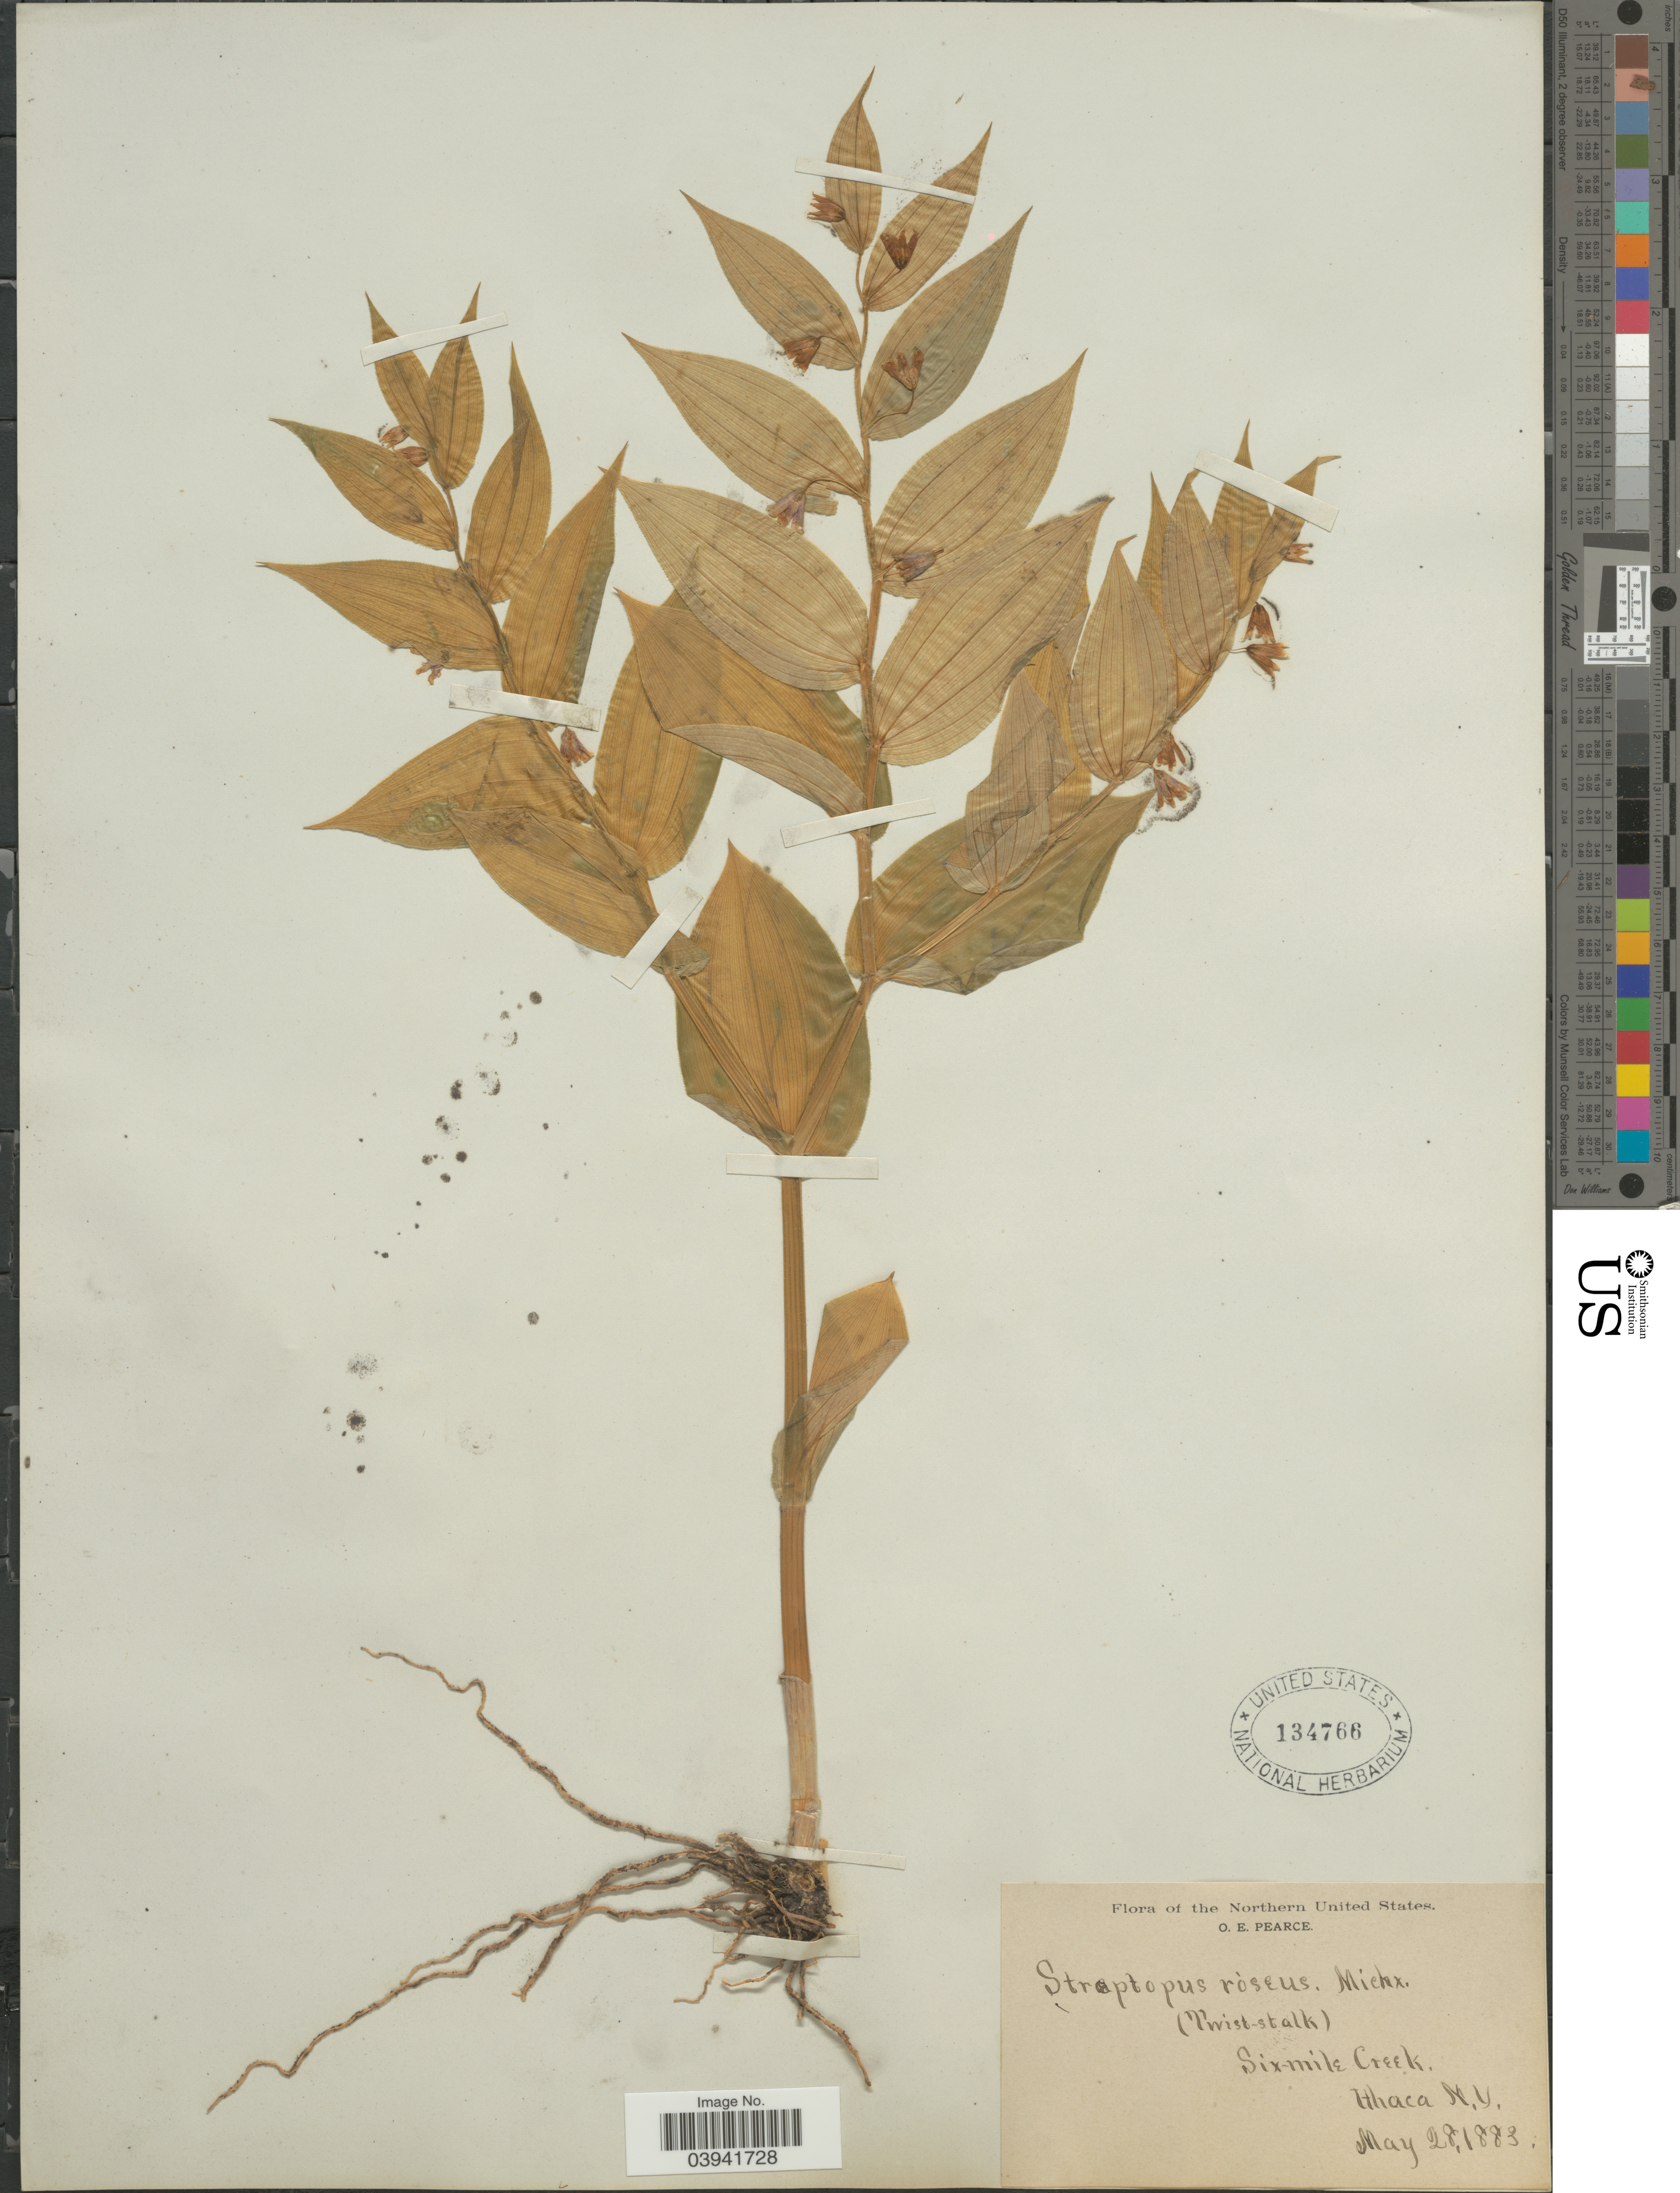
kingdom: Plantae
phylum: Tracheophyta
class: Liliopsida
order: Liliales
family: Liliaceae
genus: Streptopus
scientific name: Streptopus roseus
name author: Michx.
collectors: O. E. Pearce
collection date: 1883-05-28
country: United States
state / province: New York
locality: The Northern United States. Six-Mile Creek. Ithaca.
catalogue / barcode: US 134766